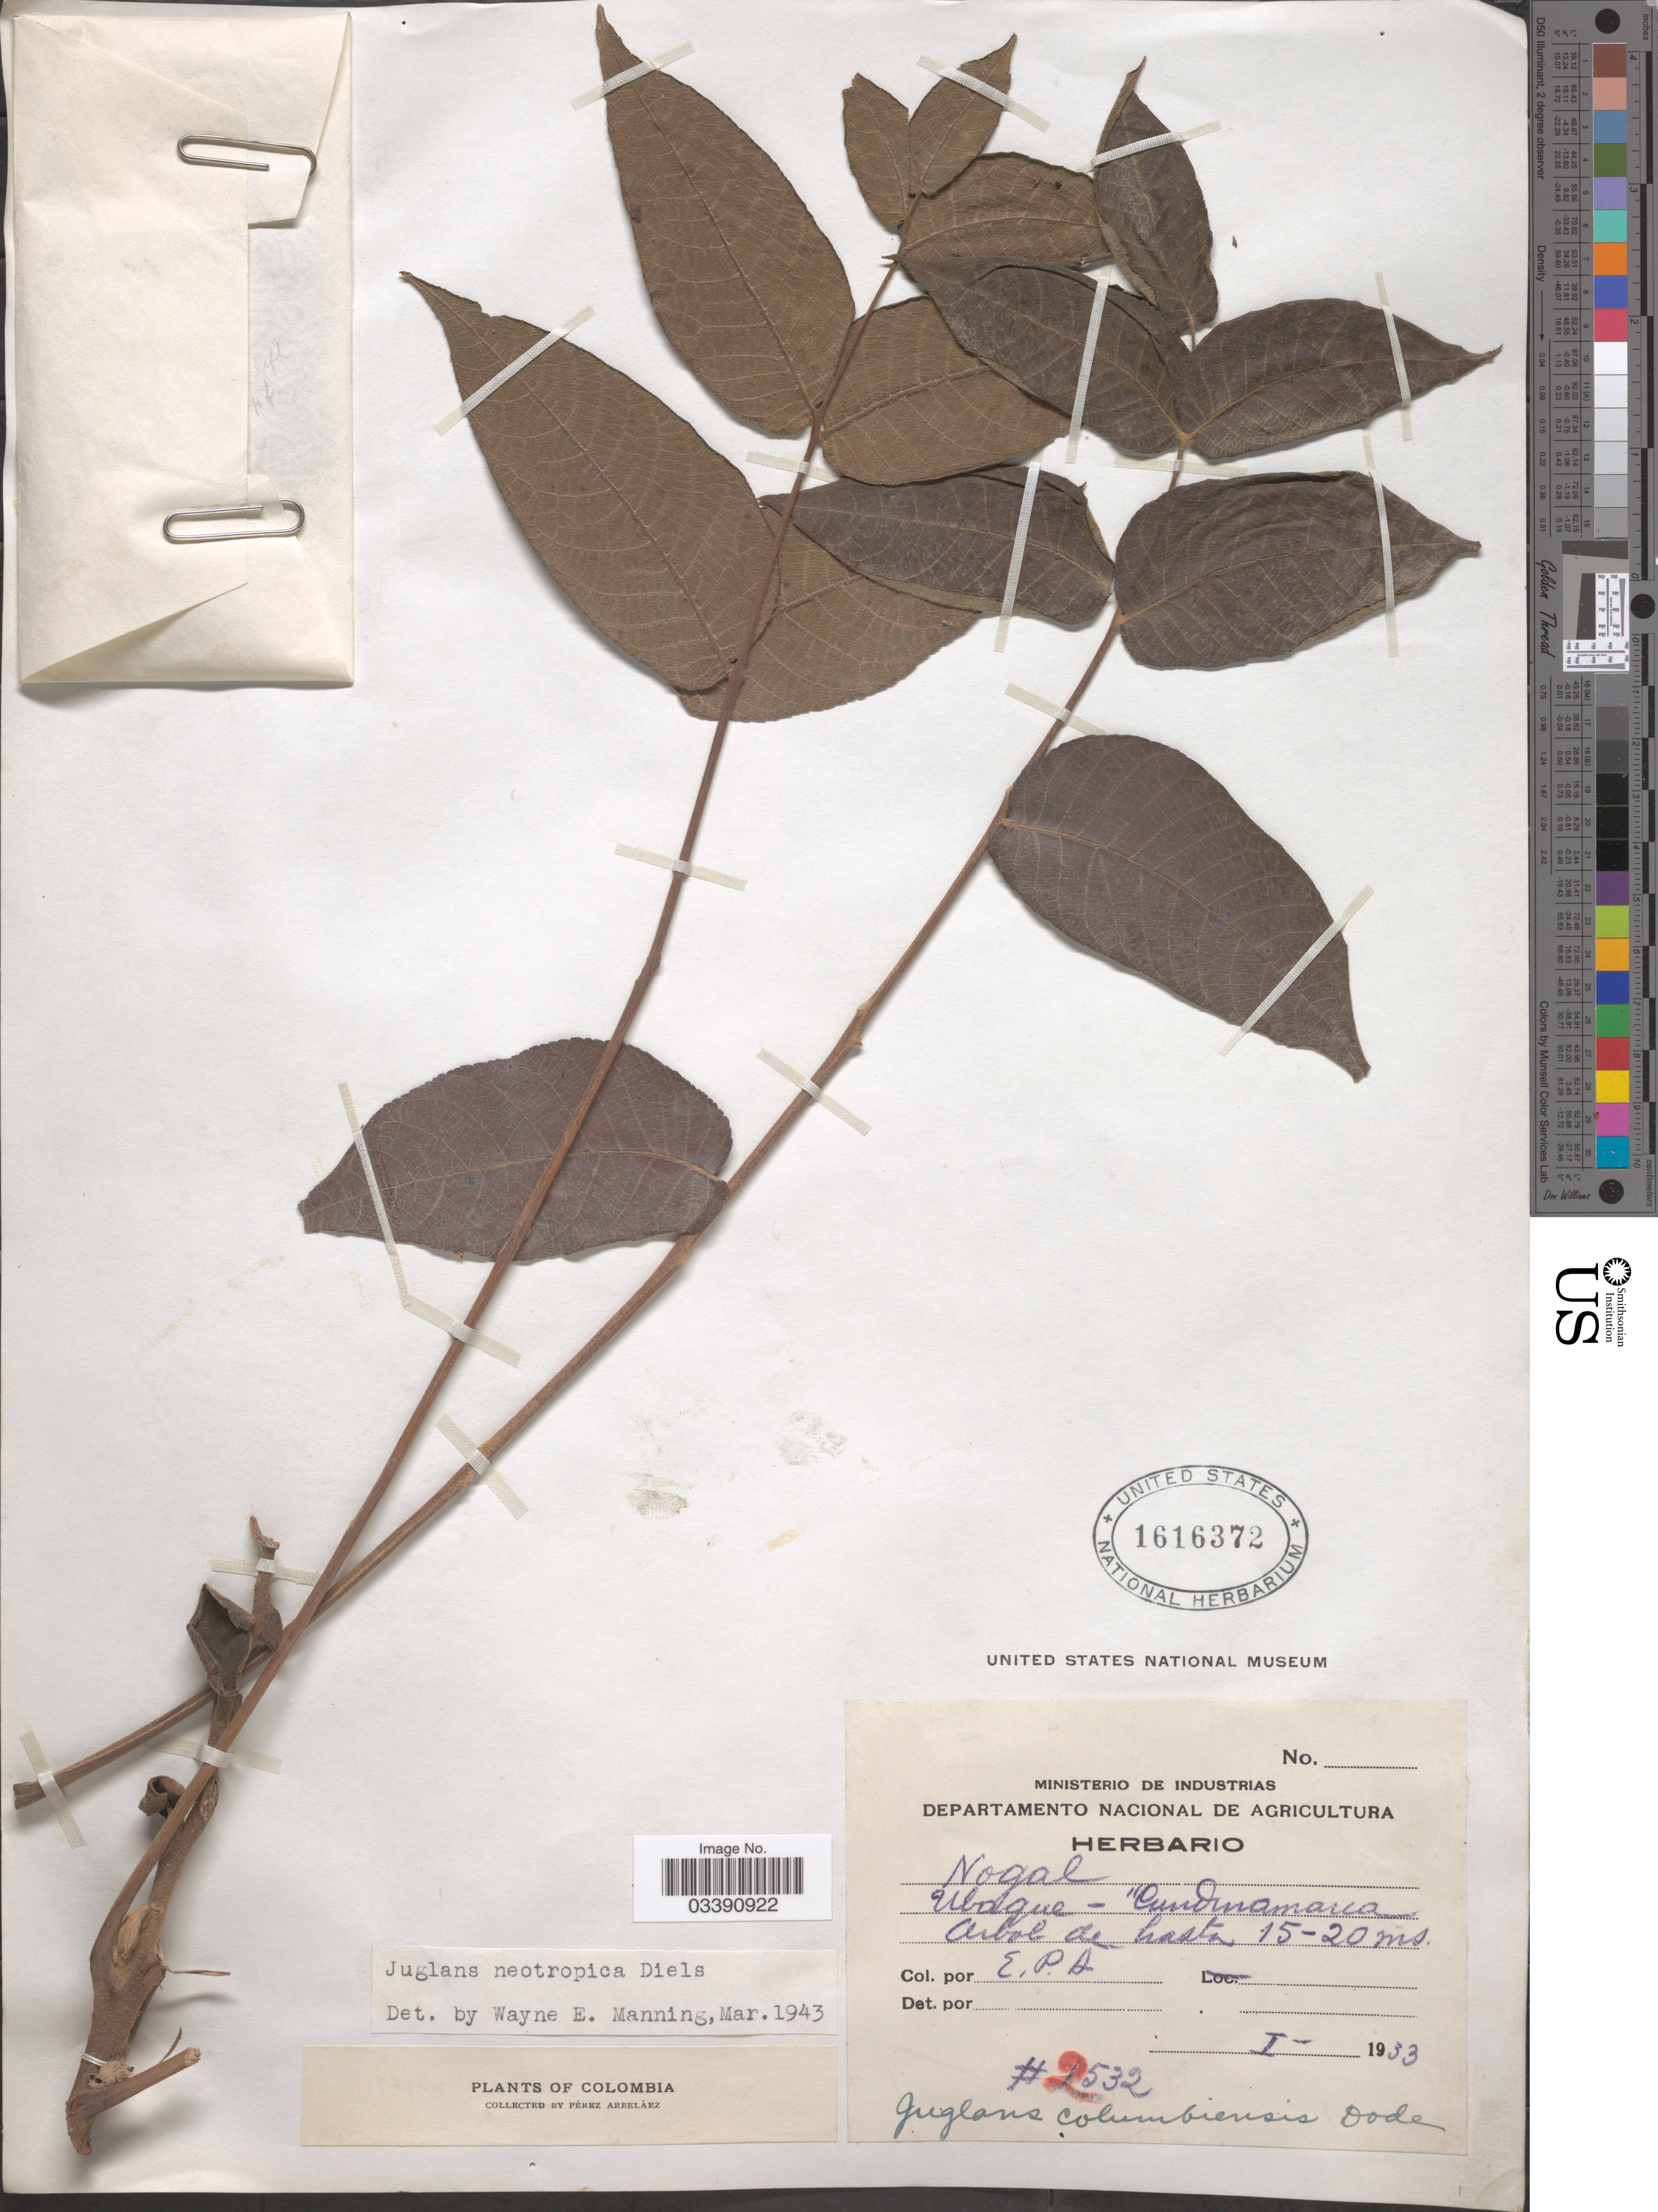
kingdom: Plantae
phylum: Tracheophyta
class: Magnoliopsida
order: Fagales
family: Juglandaceae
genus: Juglans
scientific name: Juglans neotropica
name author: Diels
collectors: E. Pérez Arbeláez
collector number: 1532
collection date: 1933-01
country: Colombia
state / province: Cundinamarca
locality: Uboque.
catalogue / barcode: US 1616372